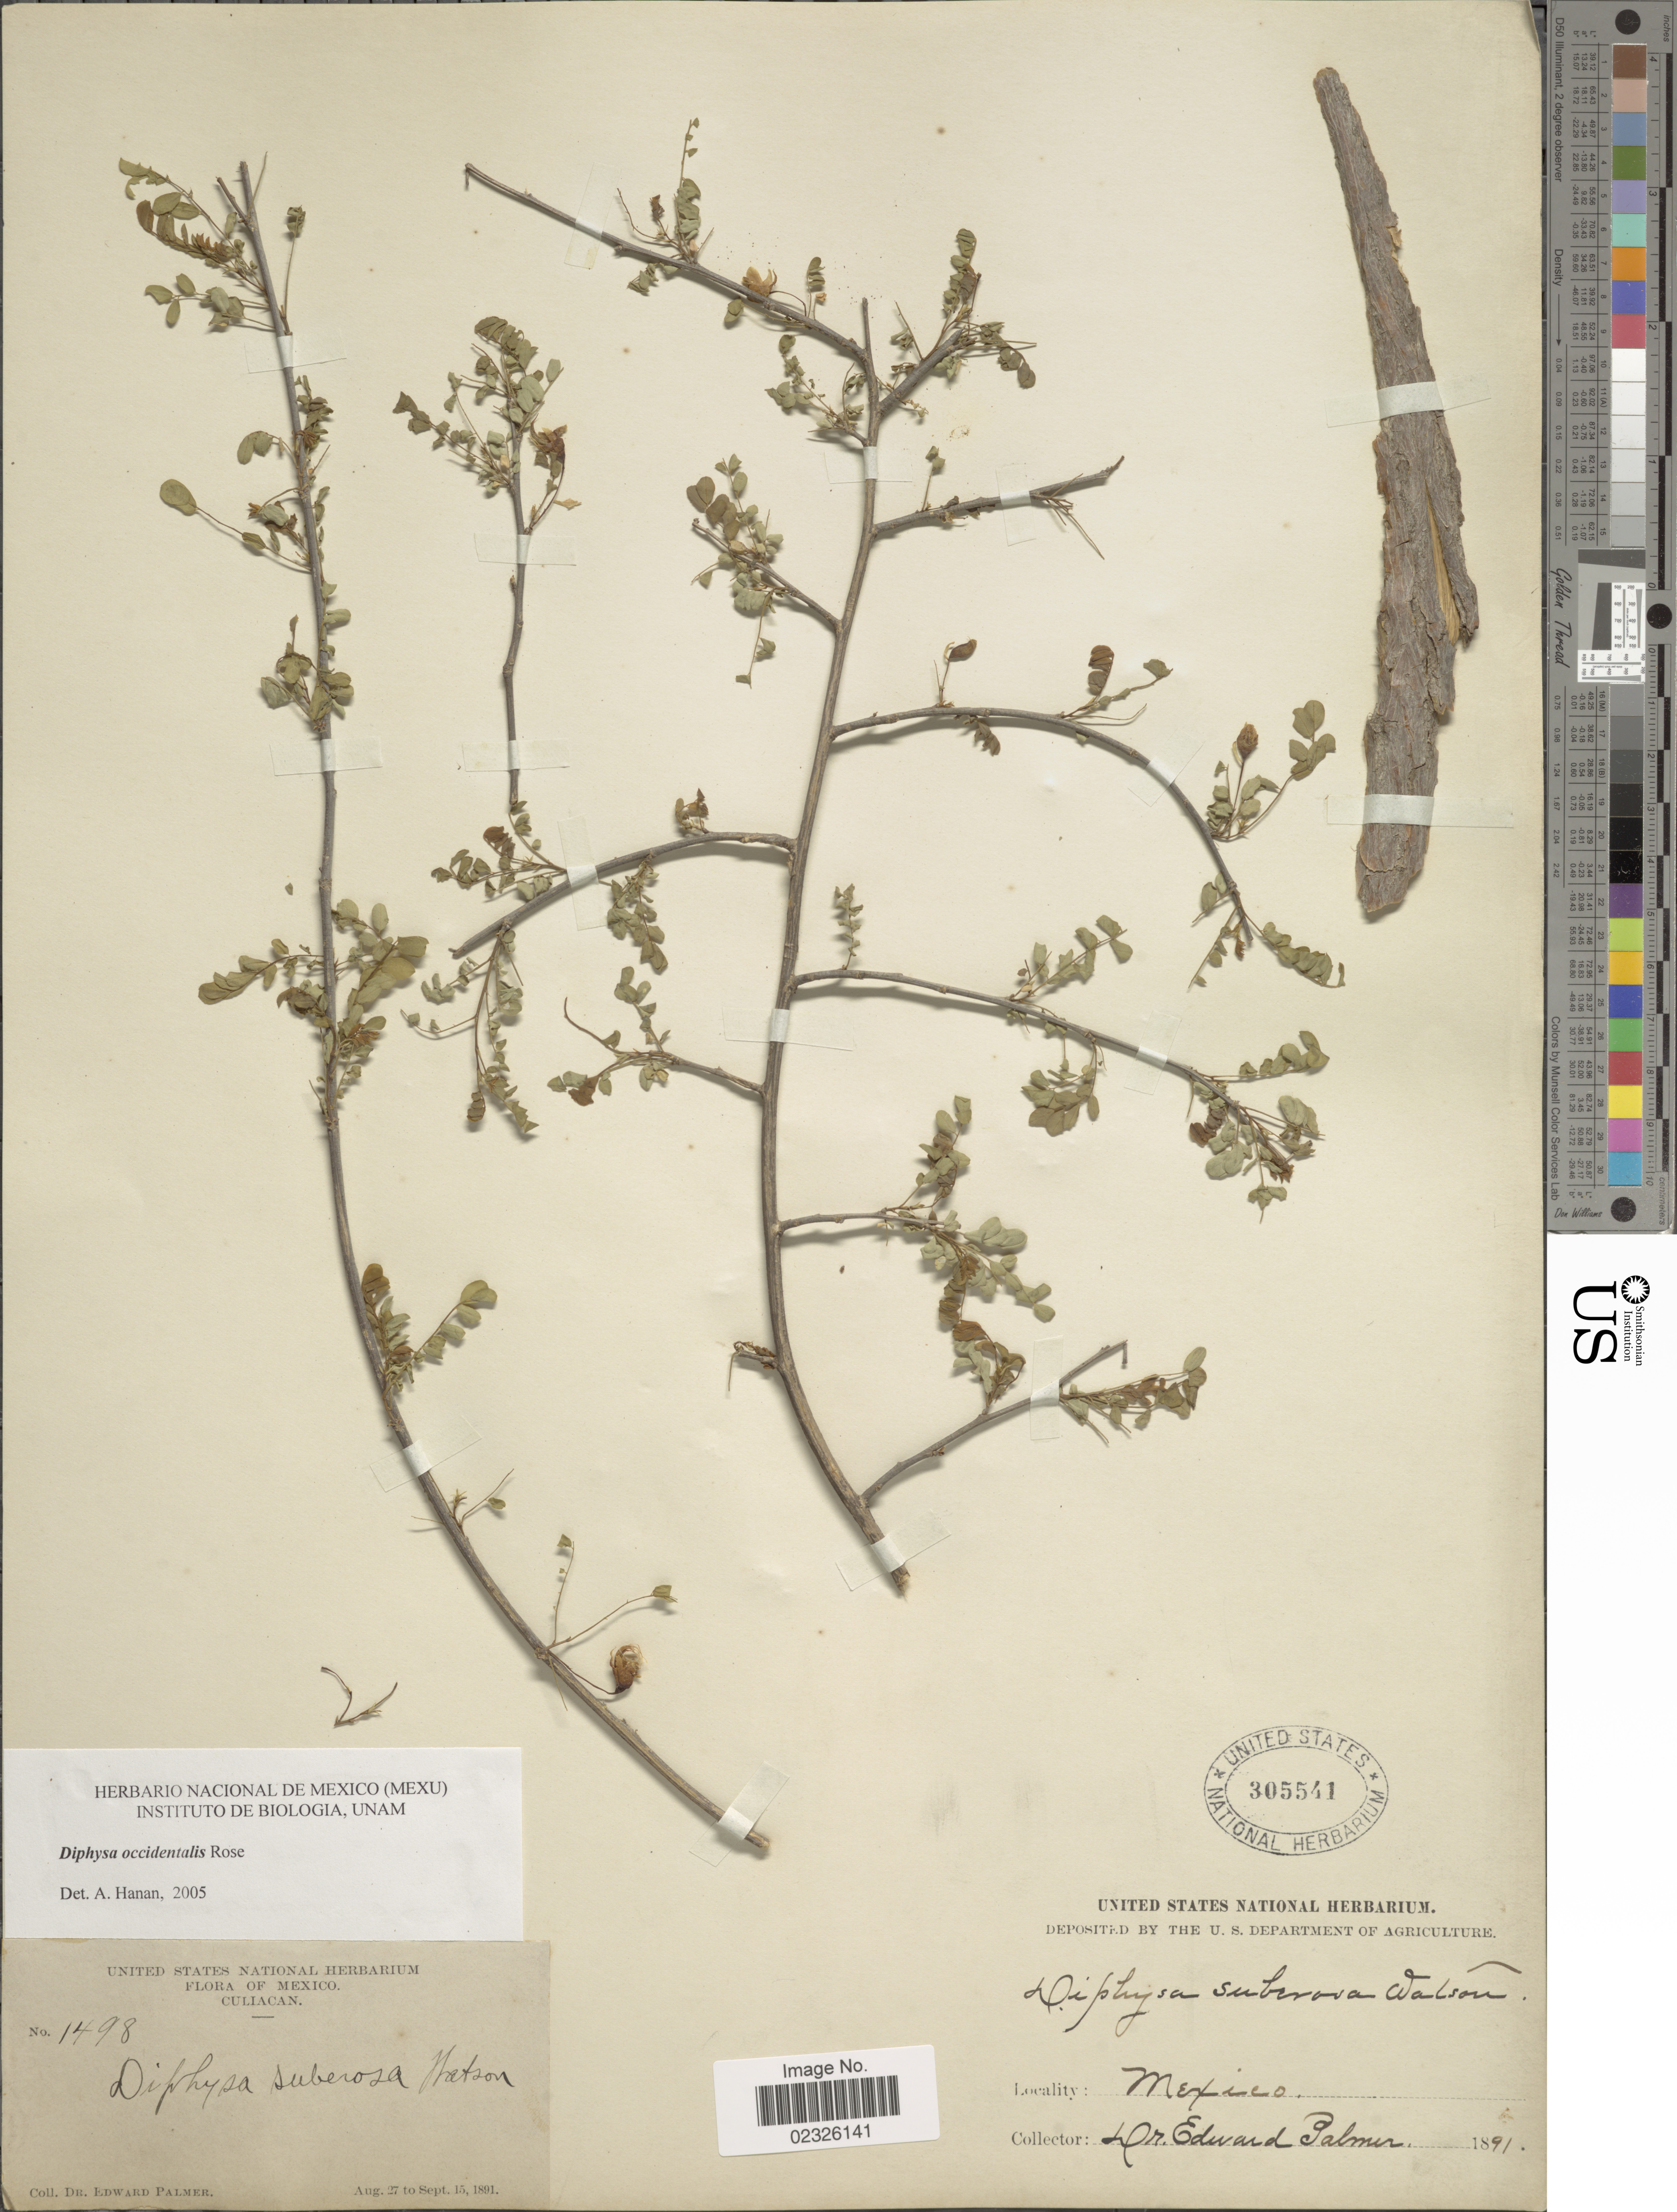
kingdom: Plantae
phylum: Tracheophyta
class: Magnoliopsida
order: Fabales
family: Fabaceae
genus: Diphysa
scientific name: Diphysa occidentalis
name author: Rose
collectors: E. Palmer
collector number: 1498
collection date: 1891-08-27/1891-09-15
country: Mexico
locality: Culiacan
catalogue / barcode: US 305541